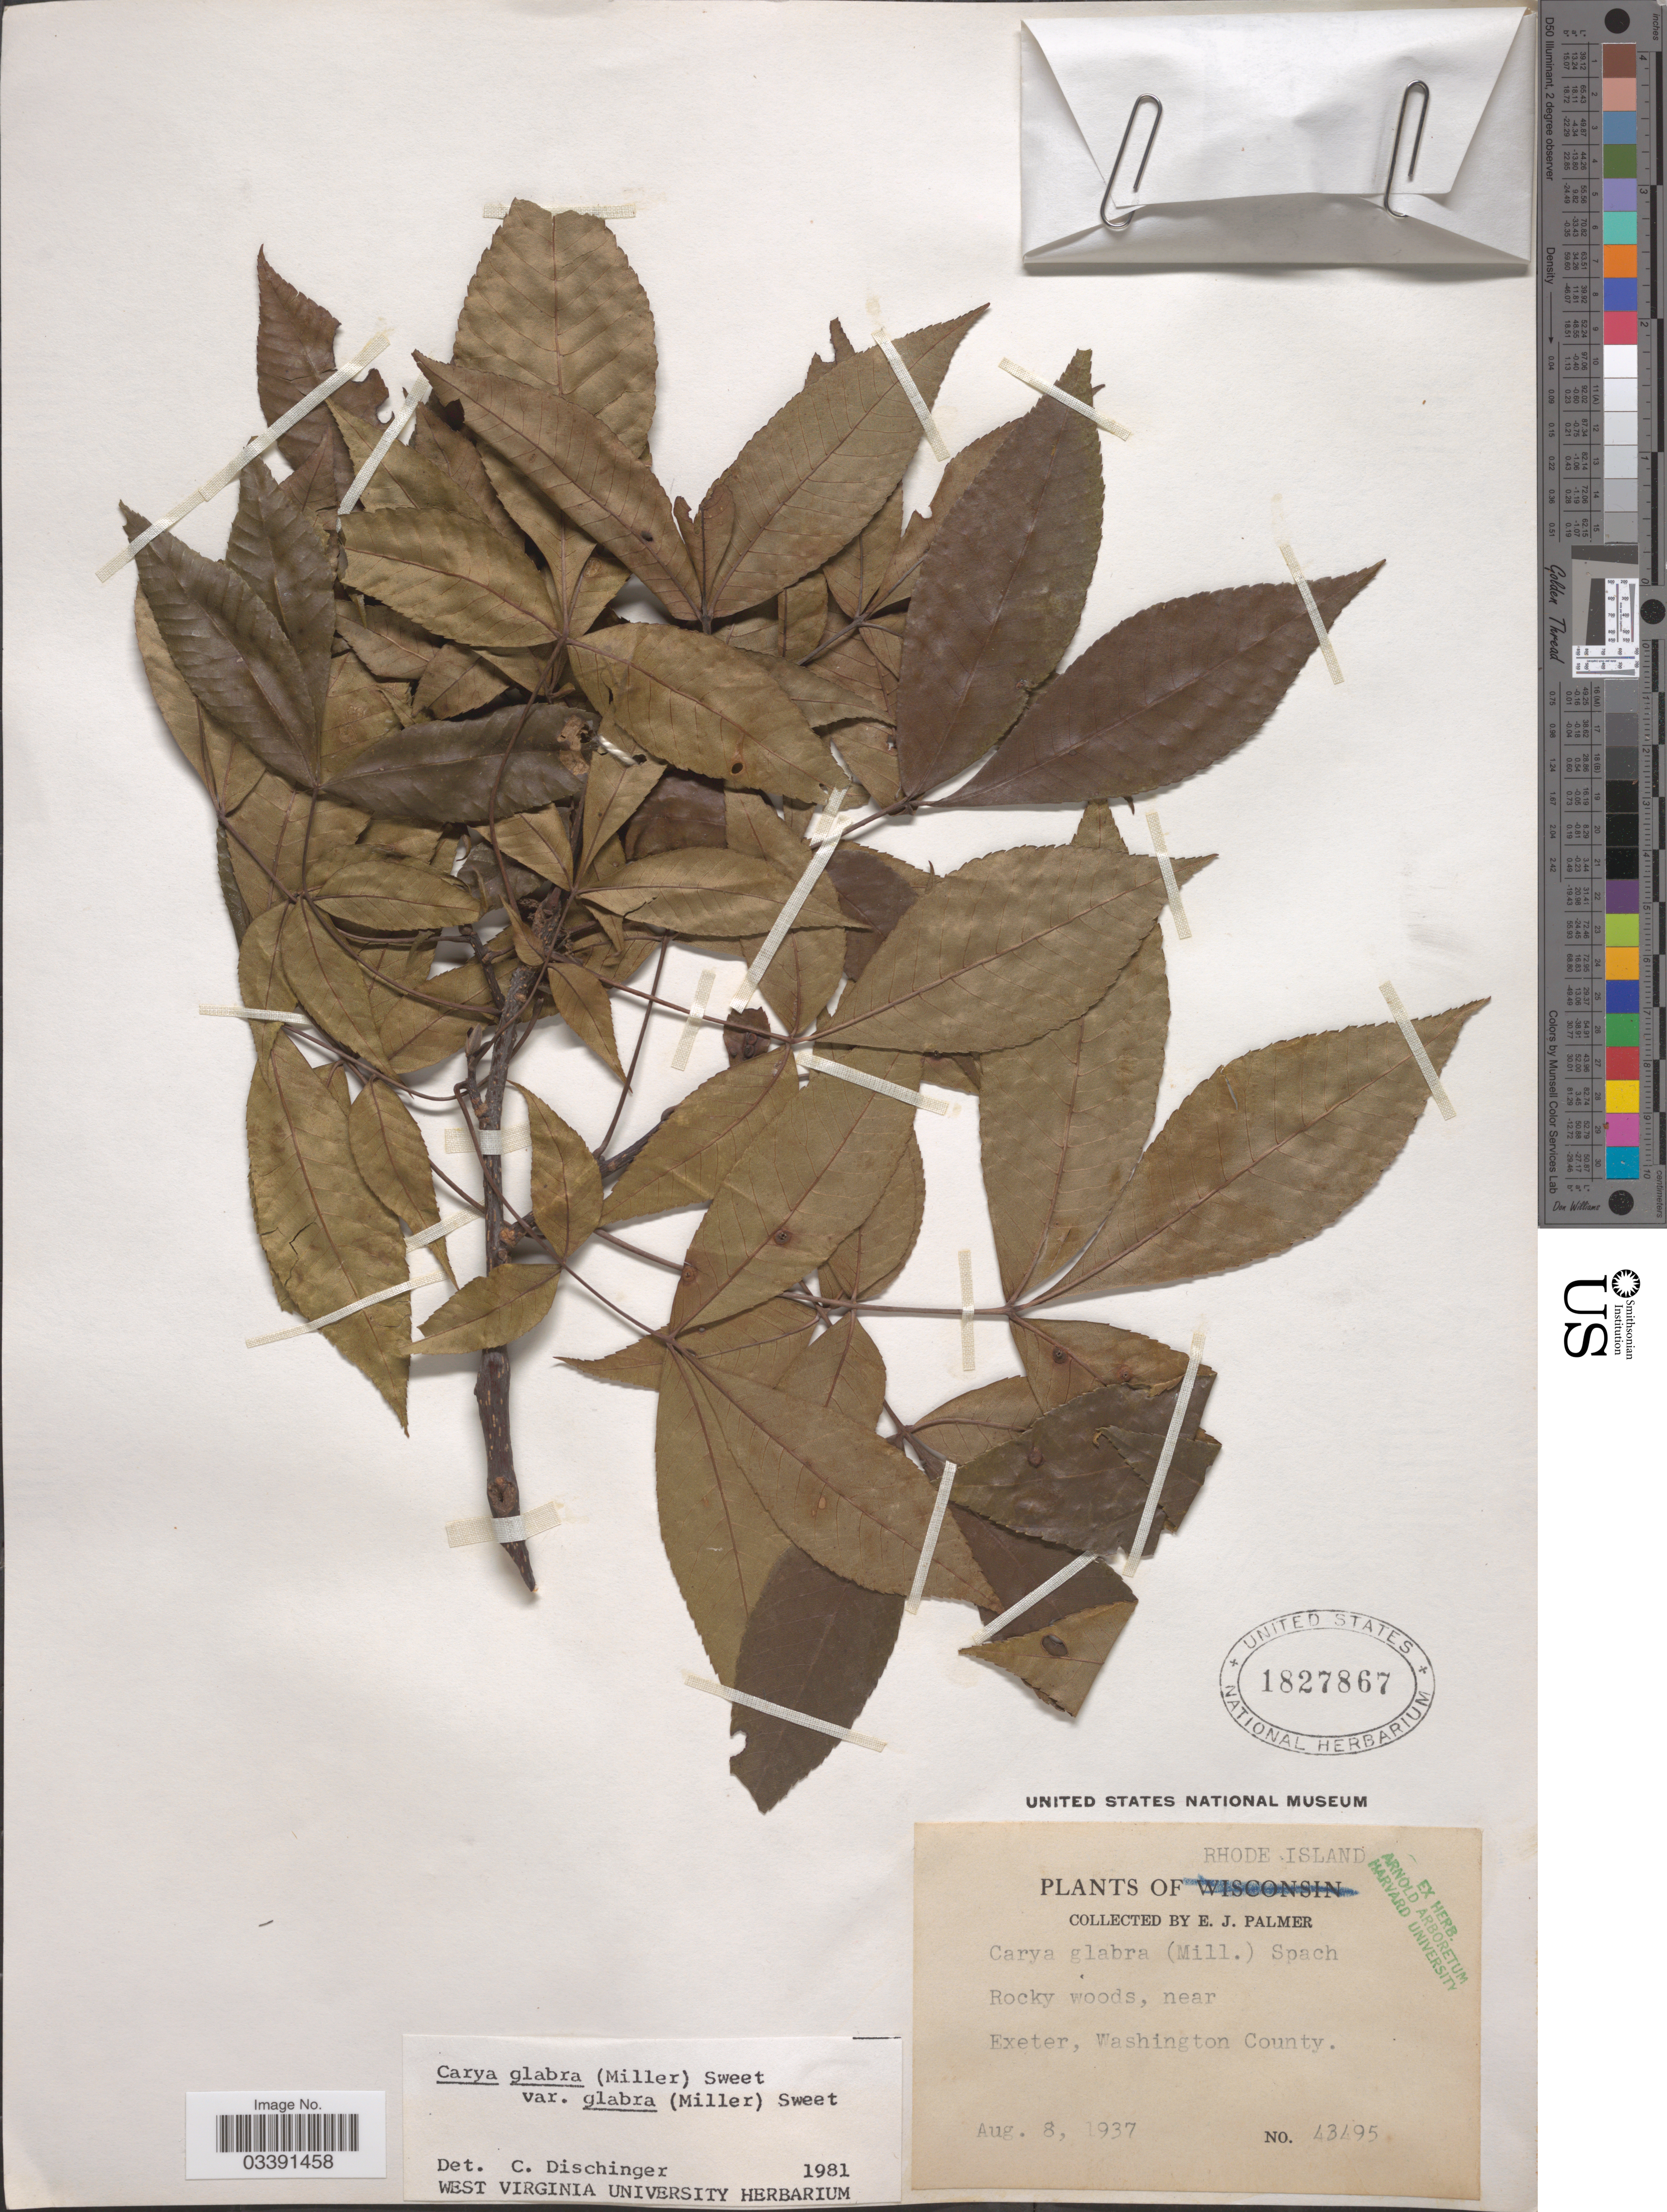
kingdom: Plantae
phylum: Tracheophyta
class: Magnoliopsida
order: Fagales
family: Juglandaceae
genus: Carya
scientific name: Carya glabra var. glabra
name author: (Mill.) Sweet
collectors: E. J. Palmer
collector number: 43495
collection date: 1937-08-08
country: United States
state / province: Rhode Island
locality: Rocky woods, near Exeter, Washington County.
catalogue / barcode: US 1827867